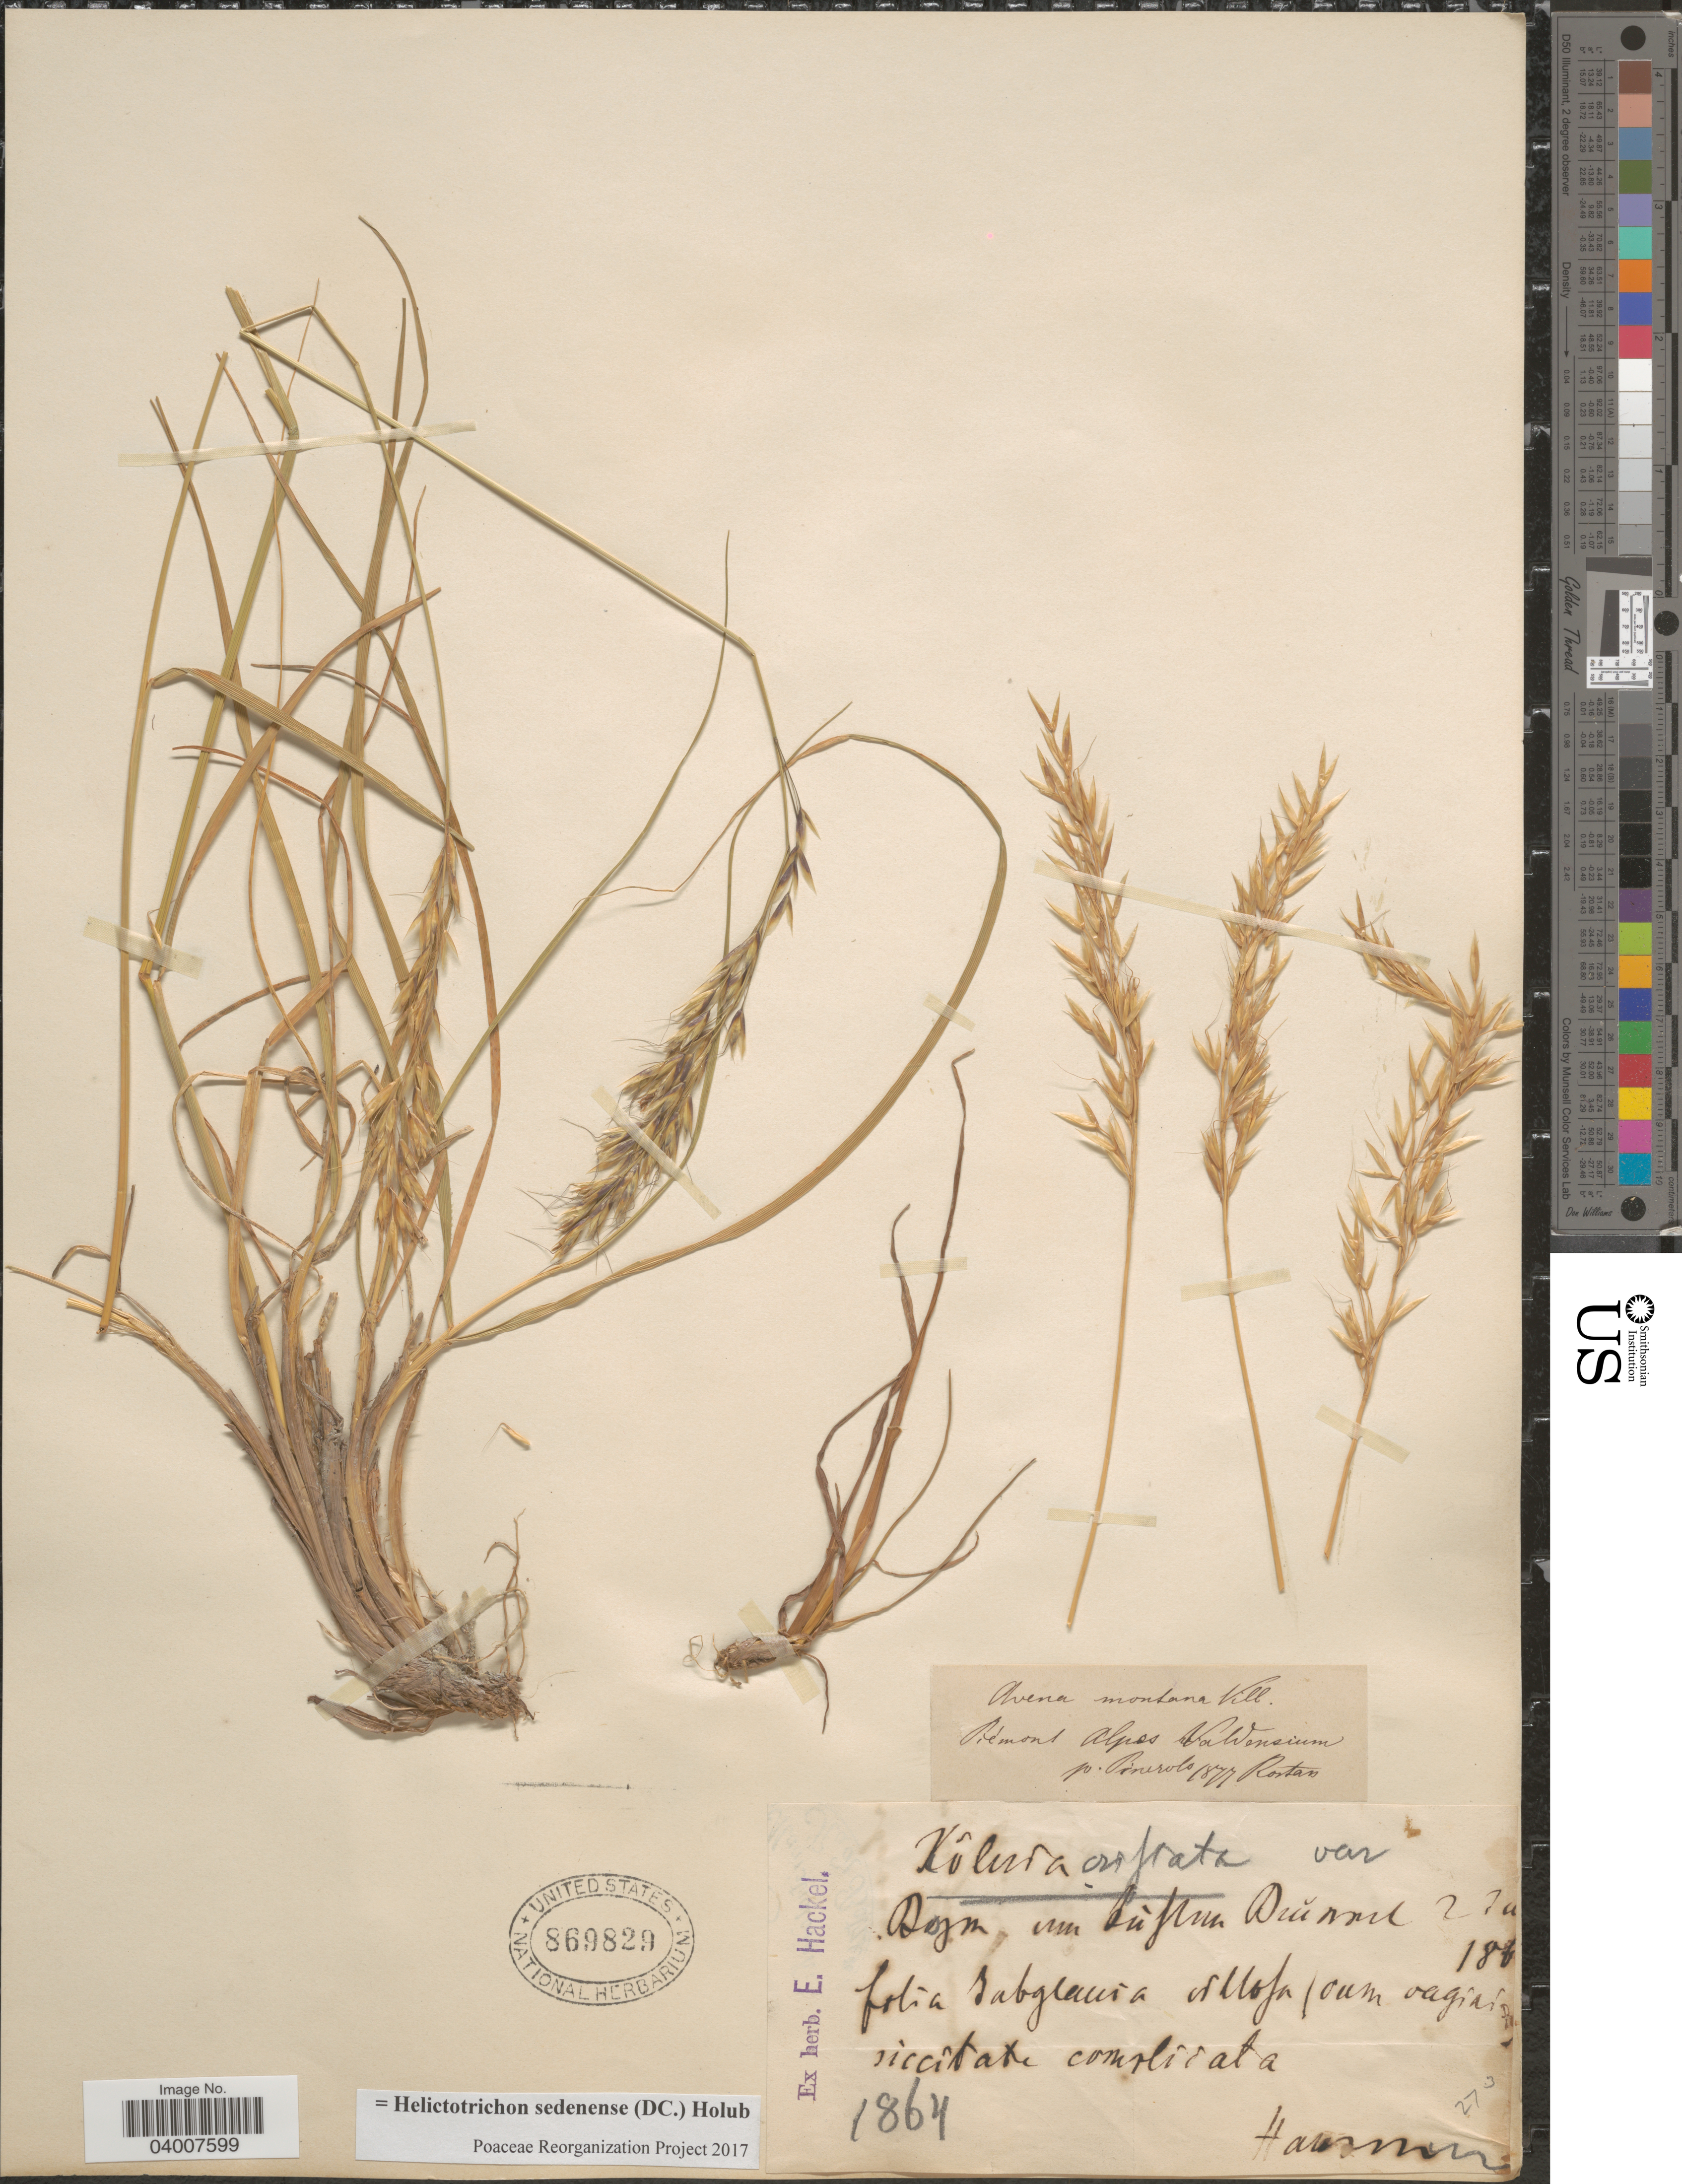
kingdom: Plantae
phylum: Tracheophyta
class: Liliopsida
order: Poales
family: Poaceae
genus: Helictotrichon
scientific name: Helictotrichon sedenense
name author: (DC.) Holub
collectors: Rostan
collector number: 1864?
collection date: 1877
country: Italy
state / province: Piedmont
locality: Piemont Alpes Valdensium p. Pinerolo.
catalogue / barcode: US 869829